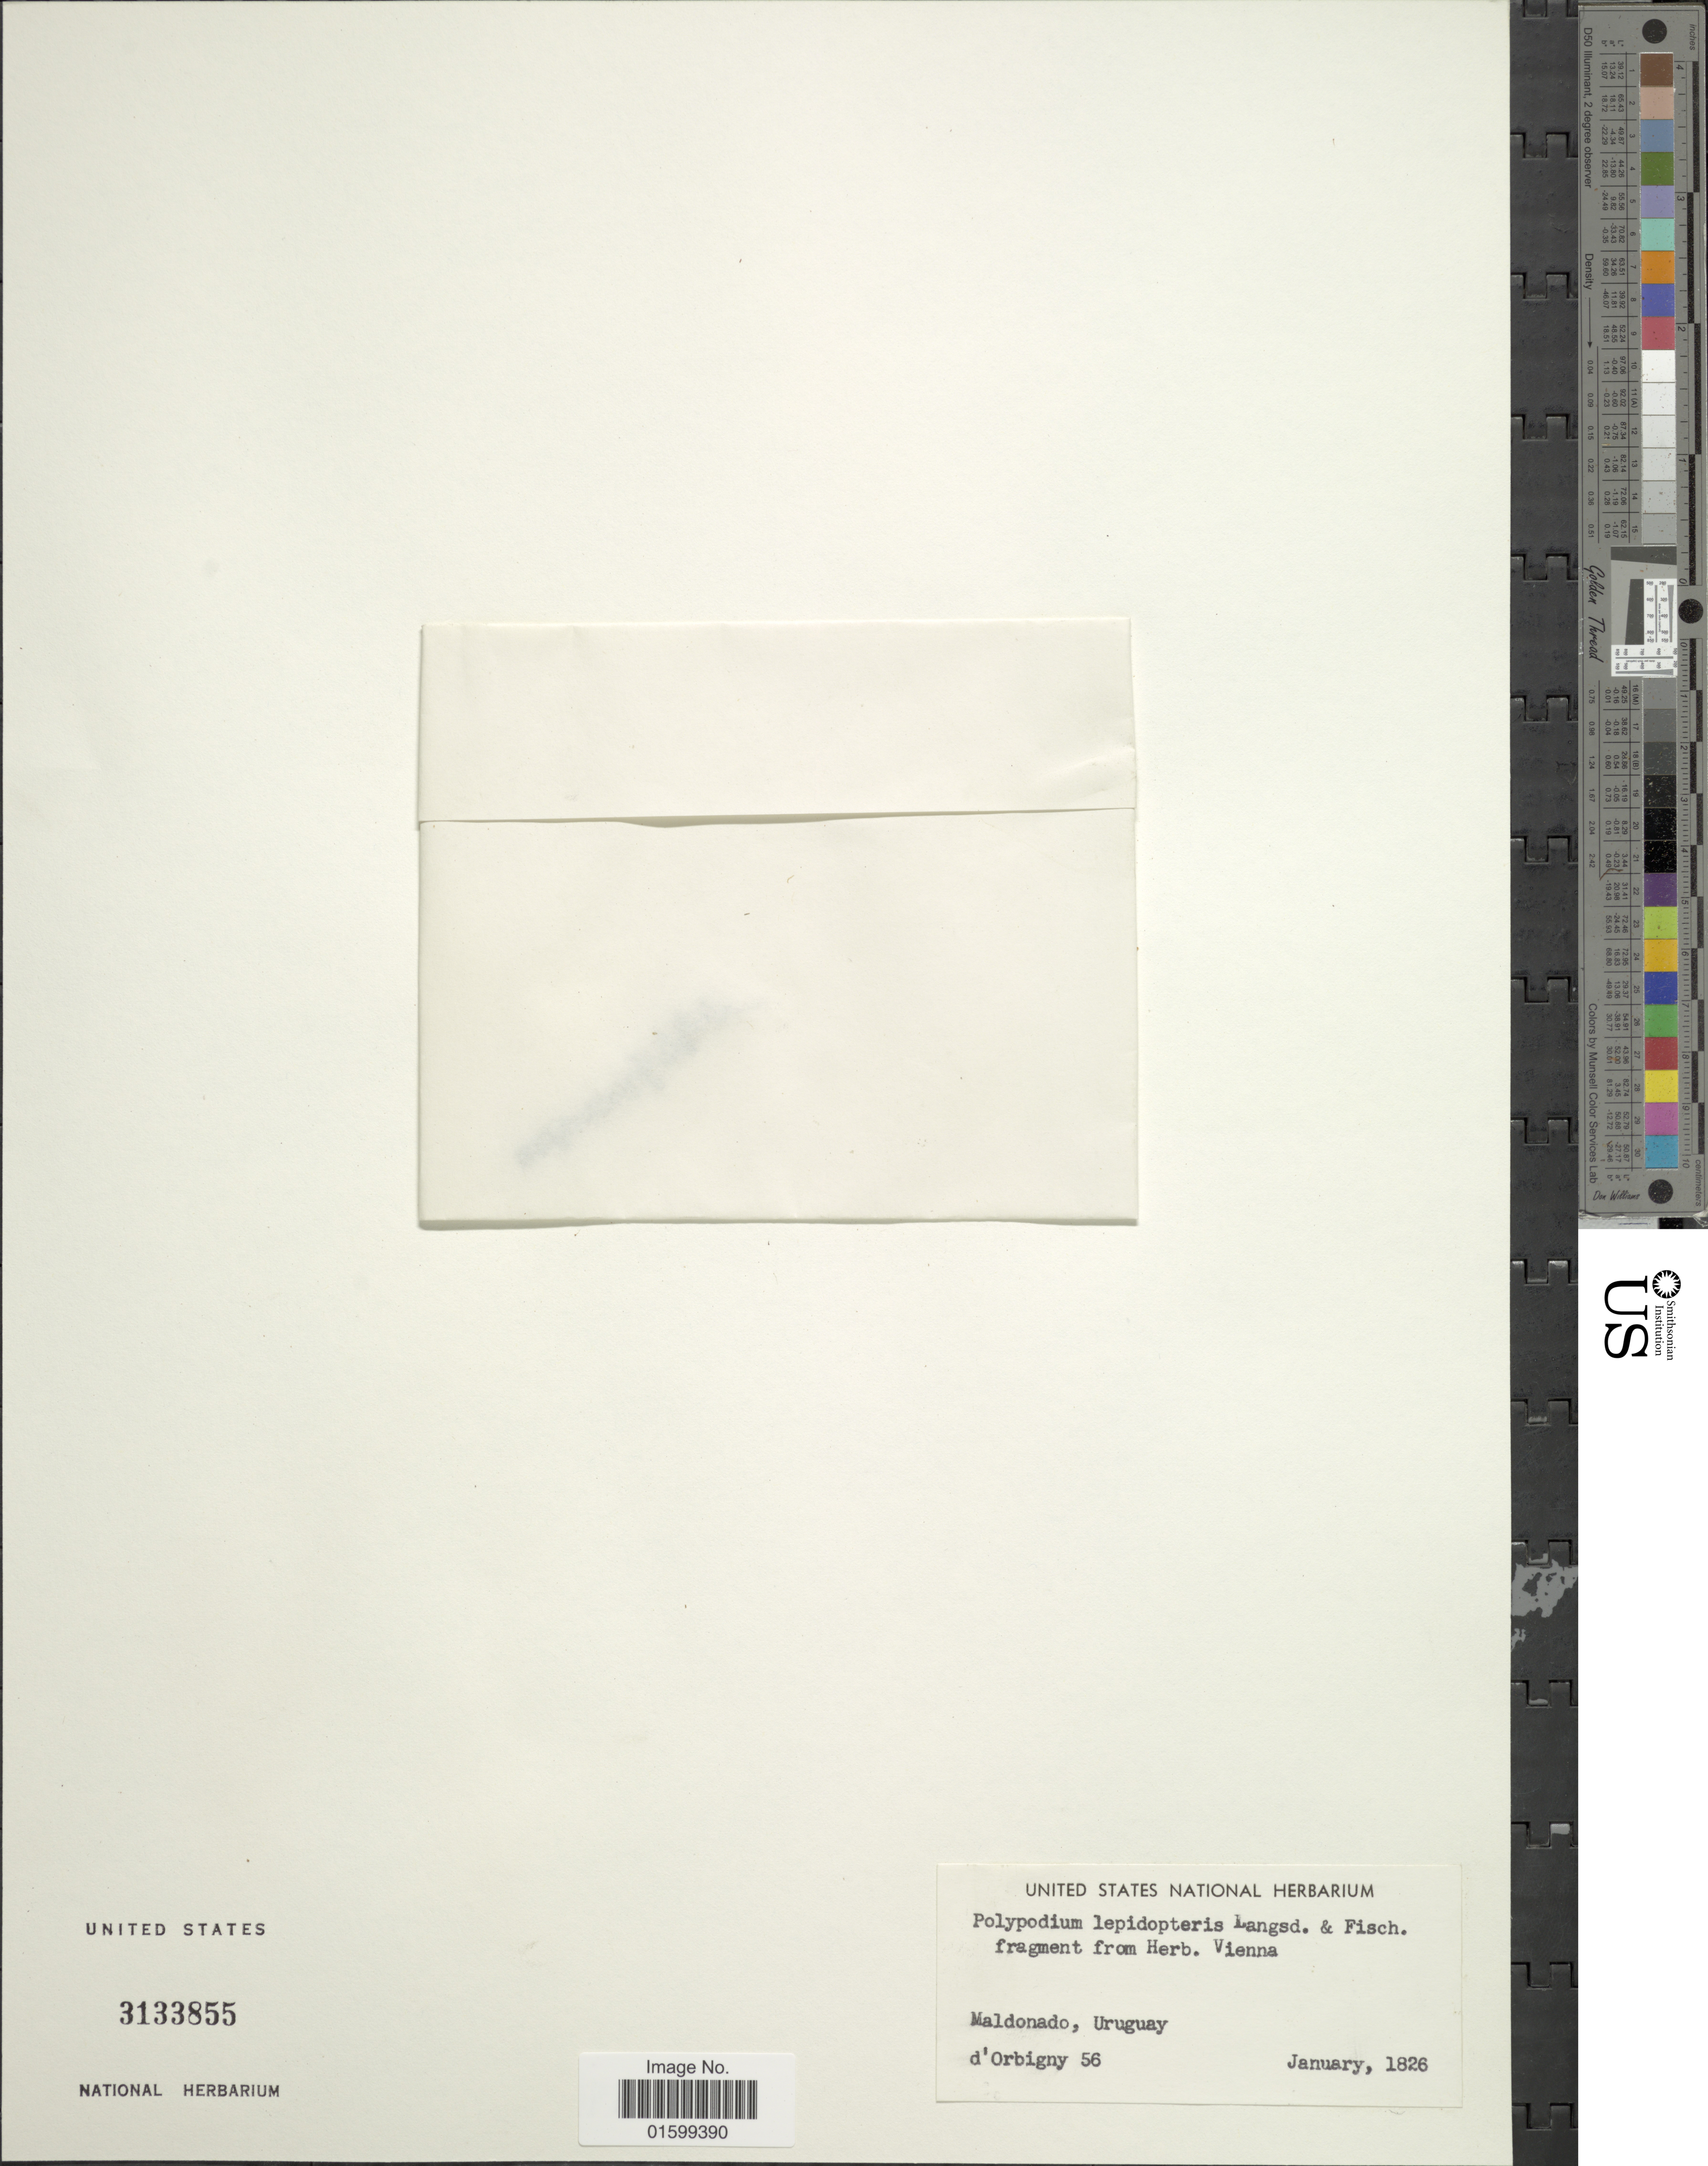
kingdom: Plantae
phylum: Tracheophyta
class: Polypodiopsida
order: Polypodiales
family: Polypodiaceae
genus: Pleopeltis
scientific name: Pleopeltis lepidopteris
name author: (Langsd. & Fisch.) de la Sota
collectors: D'Orbigny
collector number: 56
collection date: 1826-01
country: Uruguay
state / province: Maldonado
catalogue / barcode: US 3133855